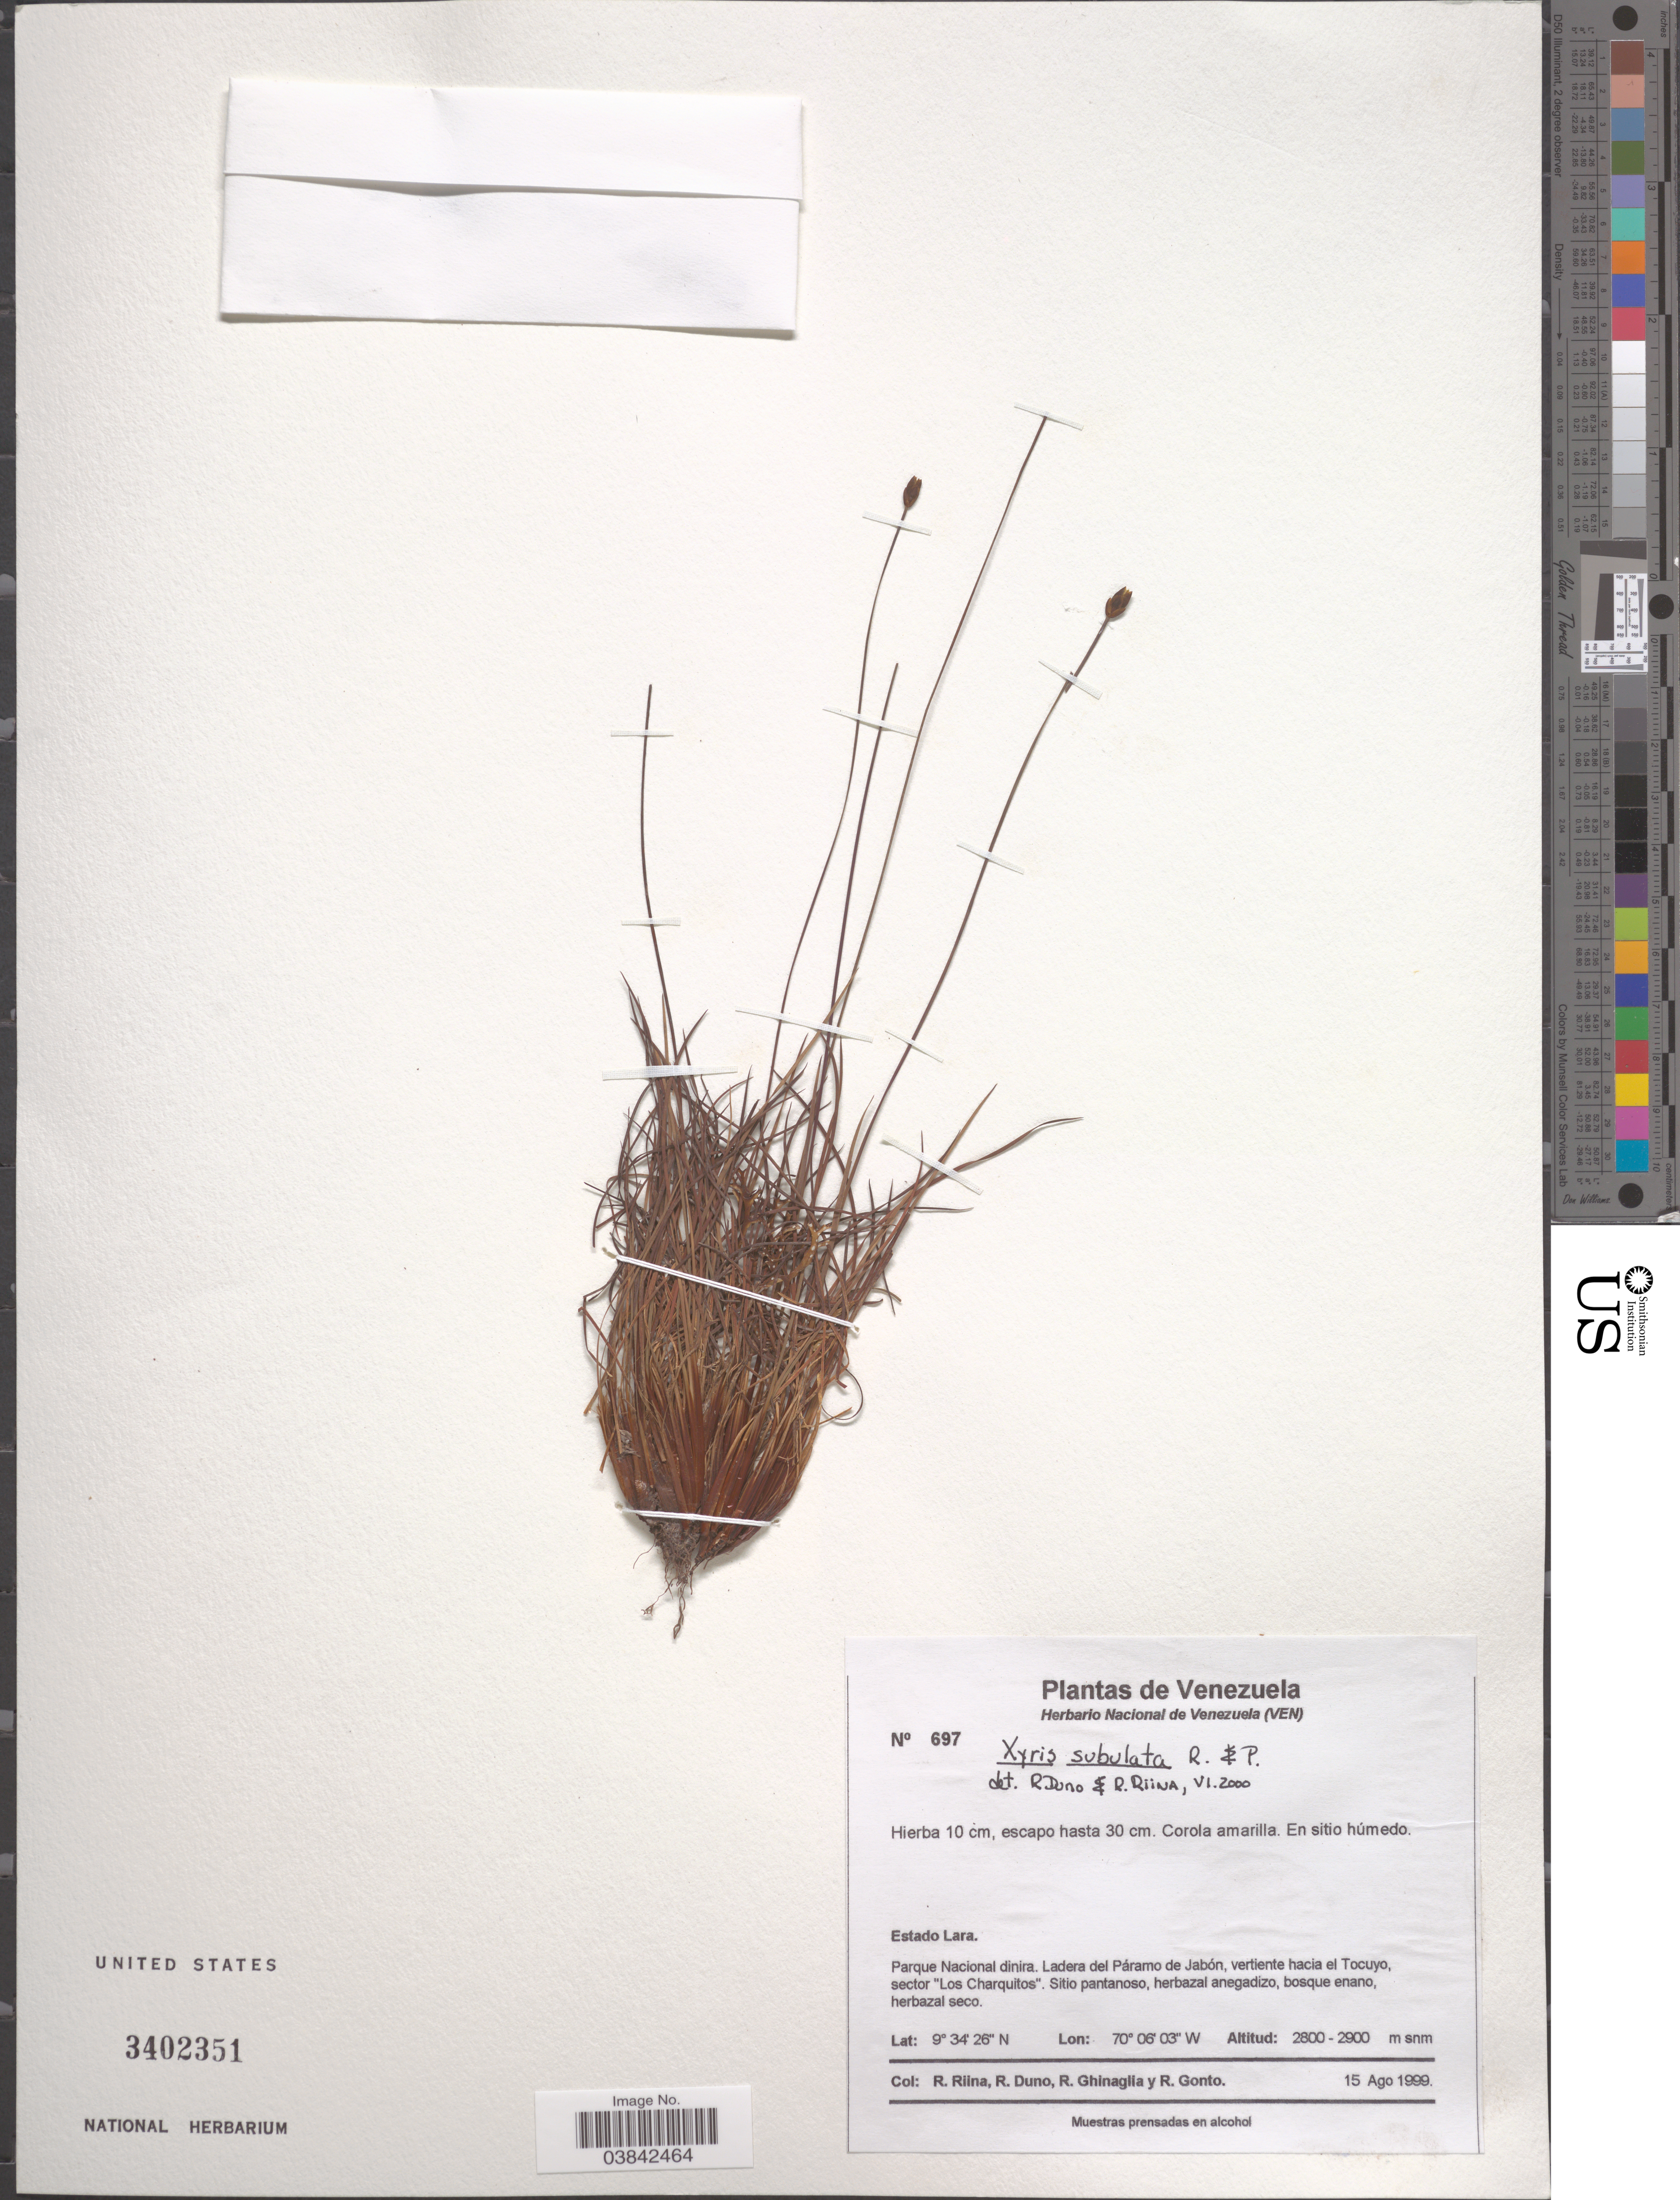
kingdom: Plantae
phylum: Tracheophyta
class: Liliopsida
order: Poales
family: Xyridaceae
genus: Xyris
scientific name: Xyris subulata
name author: Ruiz & Pav.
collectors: R. Riina, R. Duno, R. Ghinaglia & R. Gonto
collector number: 697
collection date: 1999-08-15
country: Venezuela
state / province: Lara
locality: Estado Lara. Parque Nacional dinira. Ladera del Páramo de Jabón, vertiente hacia el Tocuyo, sector 'Los Charquitos'. Sitio pantanoso.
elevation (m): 2800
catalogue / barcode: US 3402351